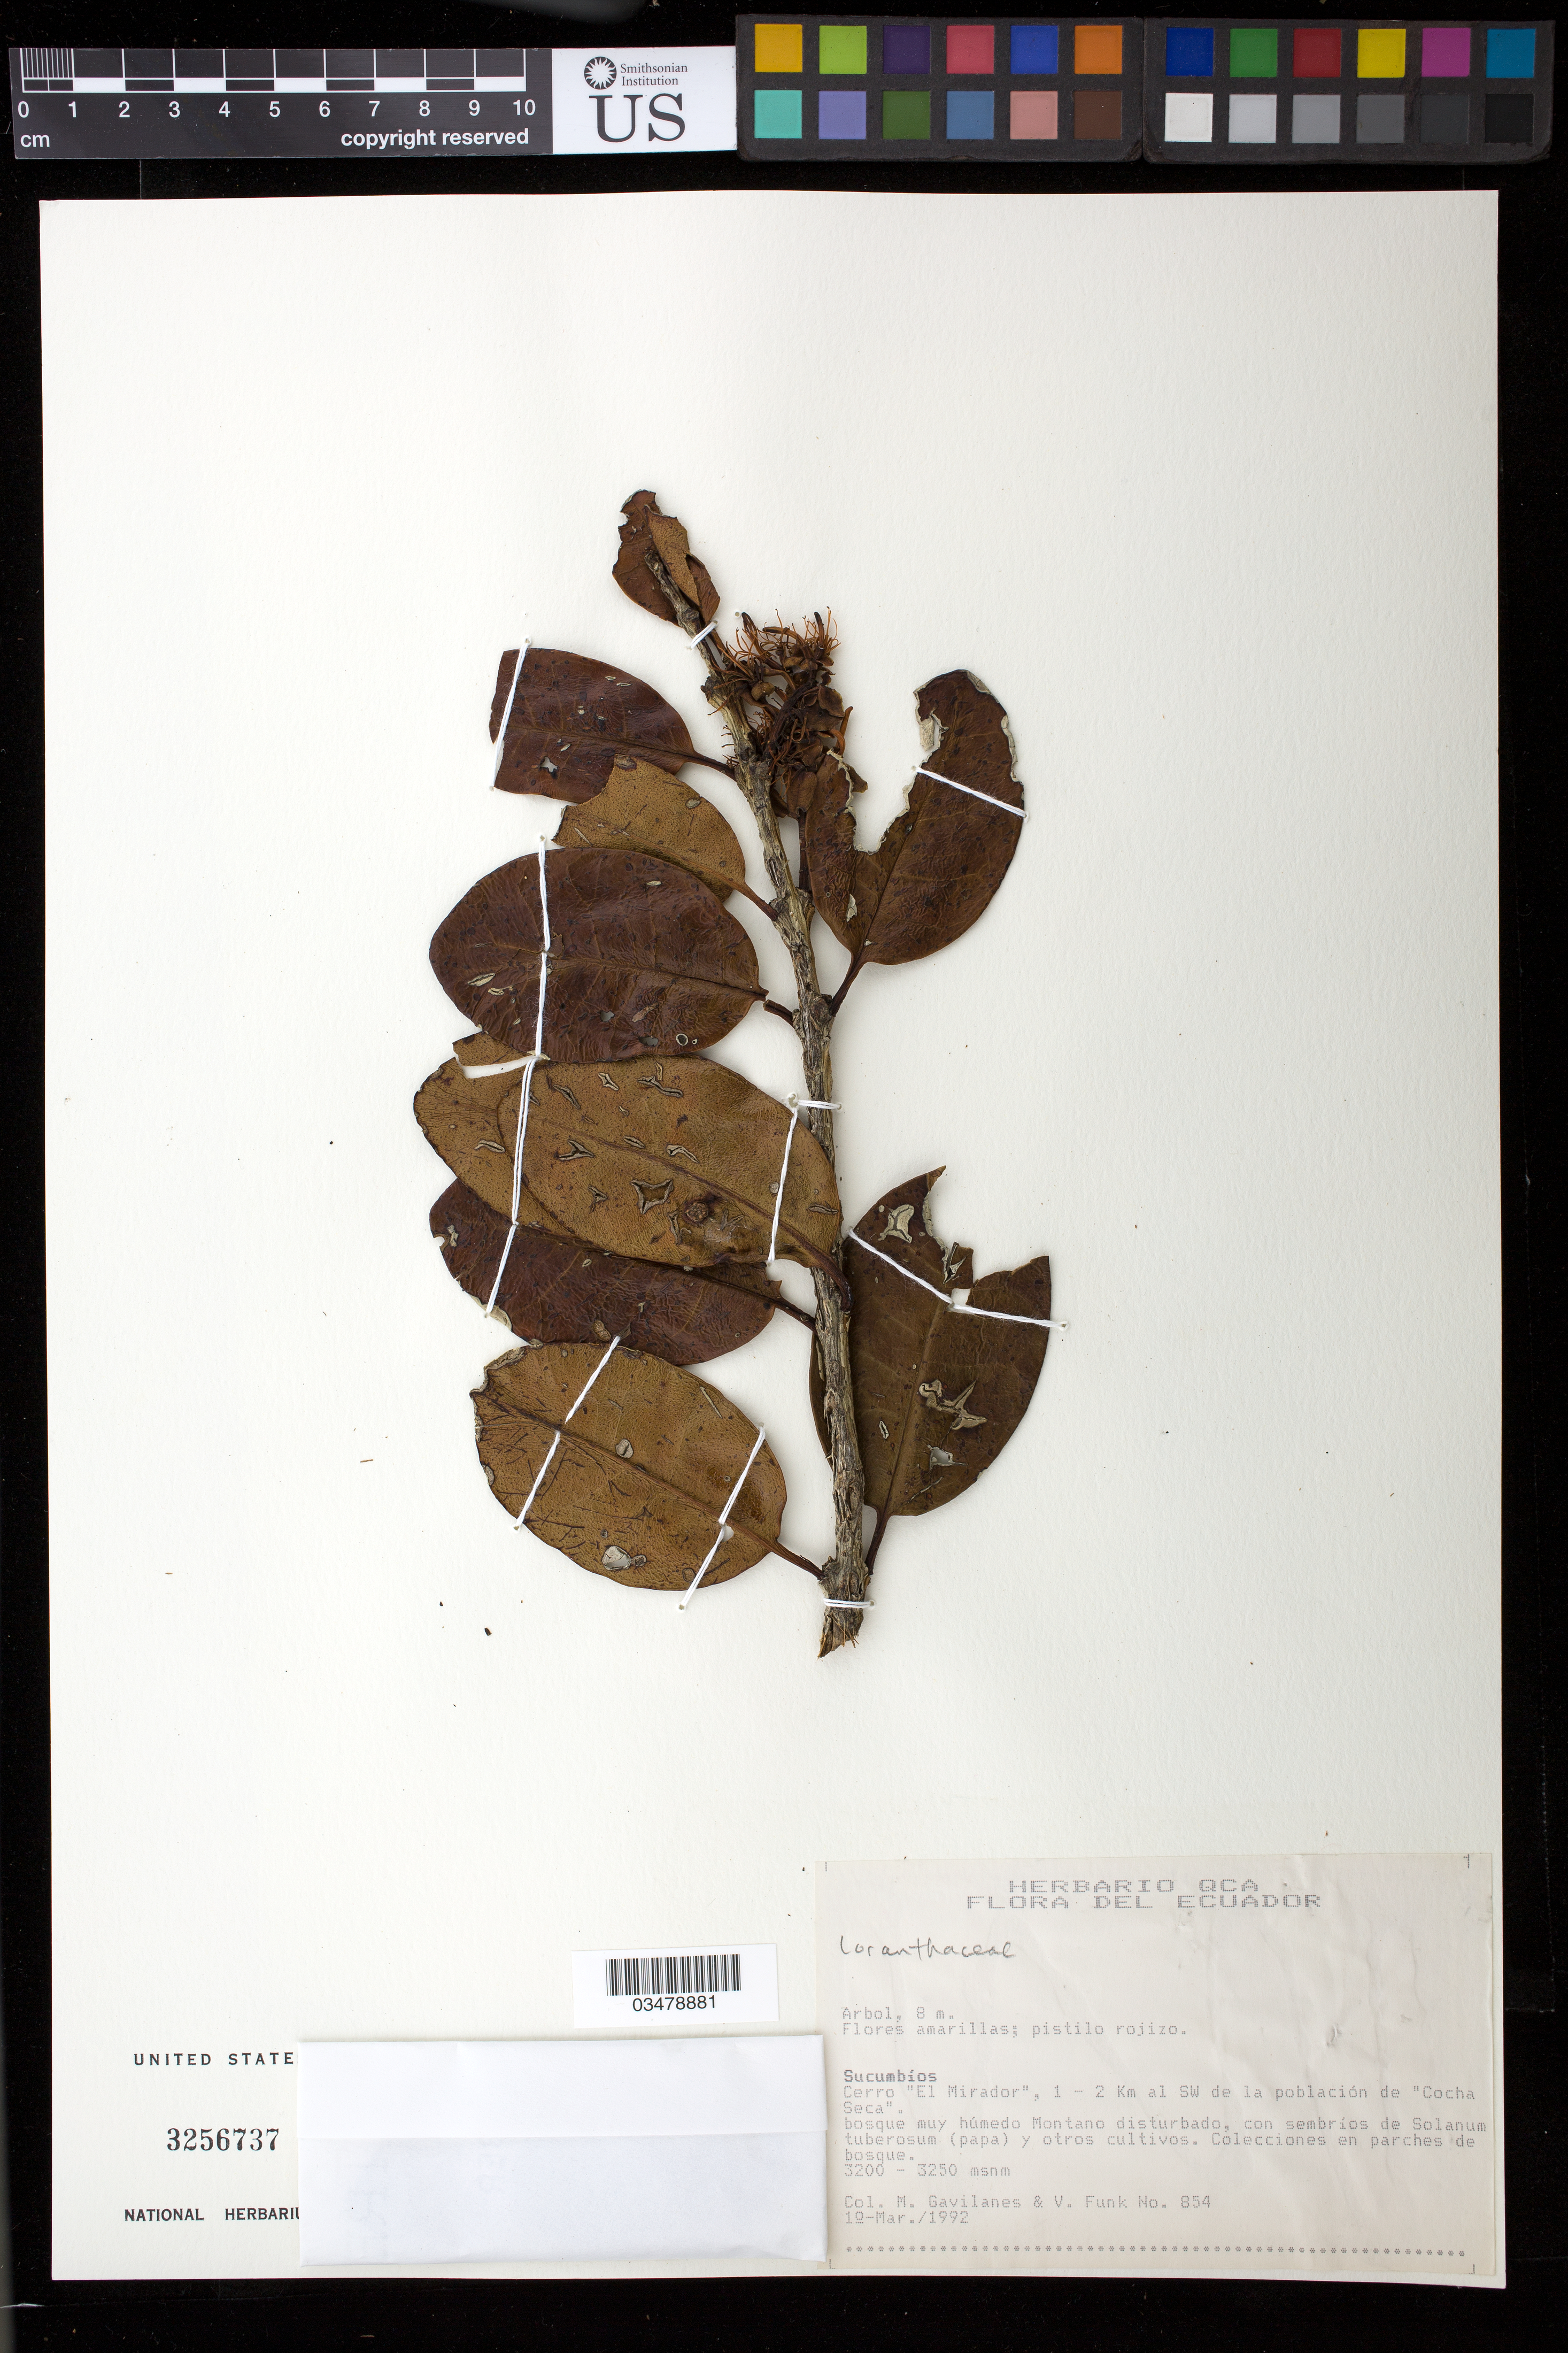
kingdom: Plantae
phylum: Tracheophyta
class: Magnoliopsida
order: Santalales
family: Loranthaceae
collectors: M. Gavilanes & V. Funk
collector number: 854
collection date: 1992-03-10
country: Ecuador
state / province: Sucumbíos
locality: Cerro "El Mirador", 1-2 Km al SW de la población de "Cocha Seca"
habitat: Bosque muy humedo Montano disturbado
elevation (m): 3200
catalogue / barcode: US 3256737